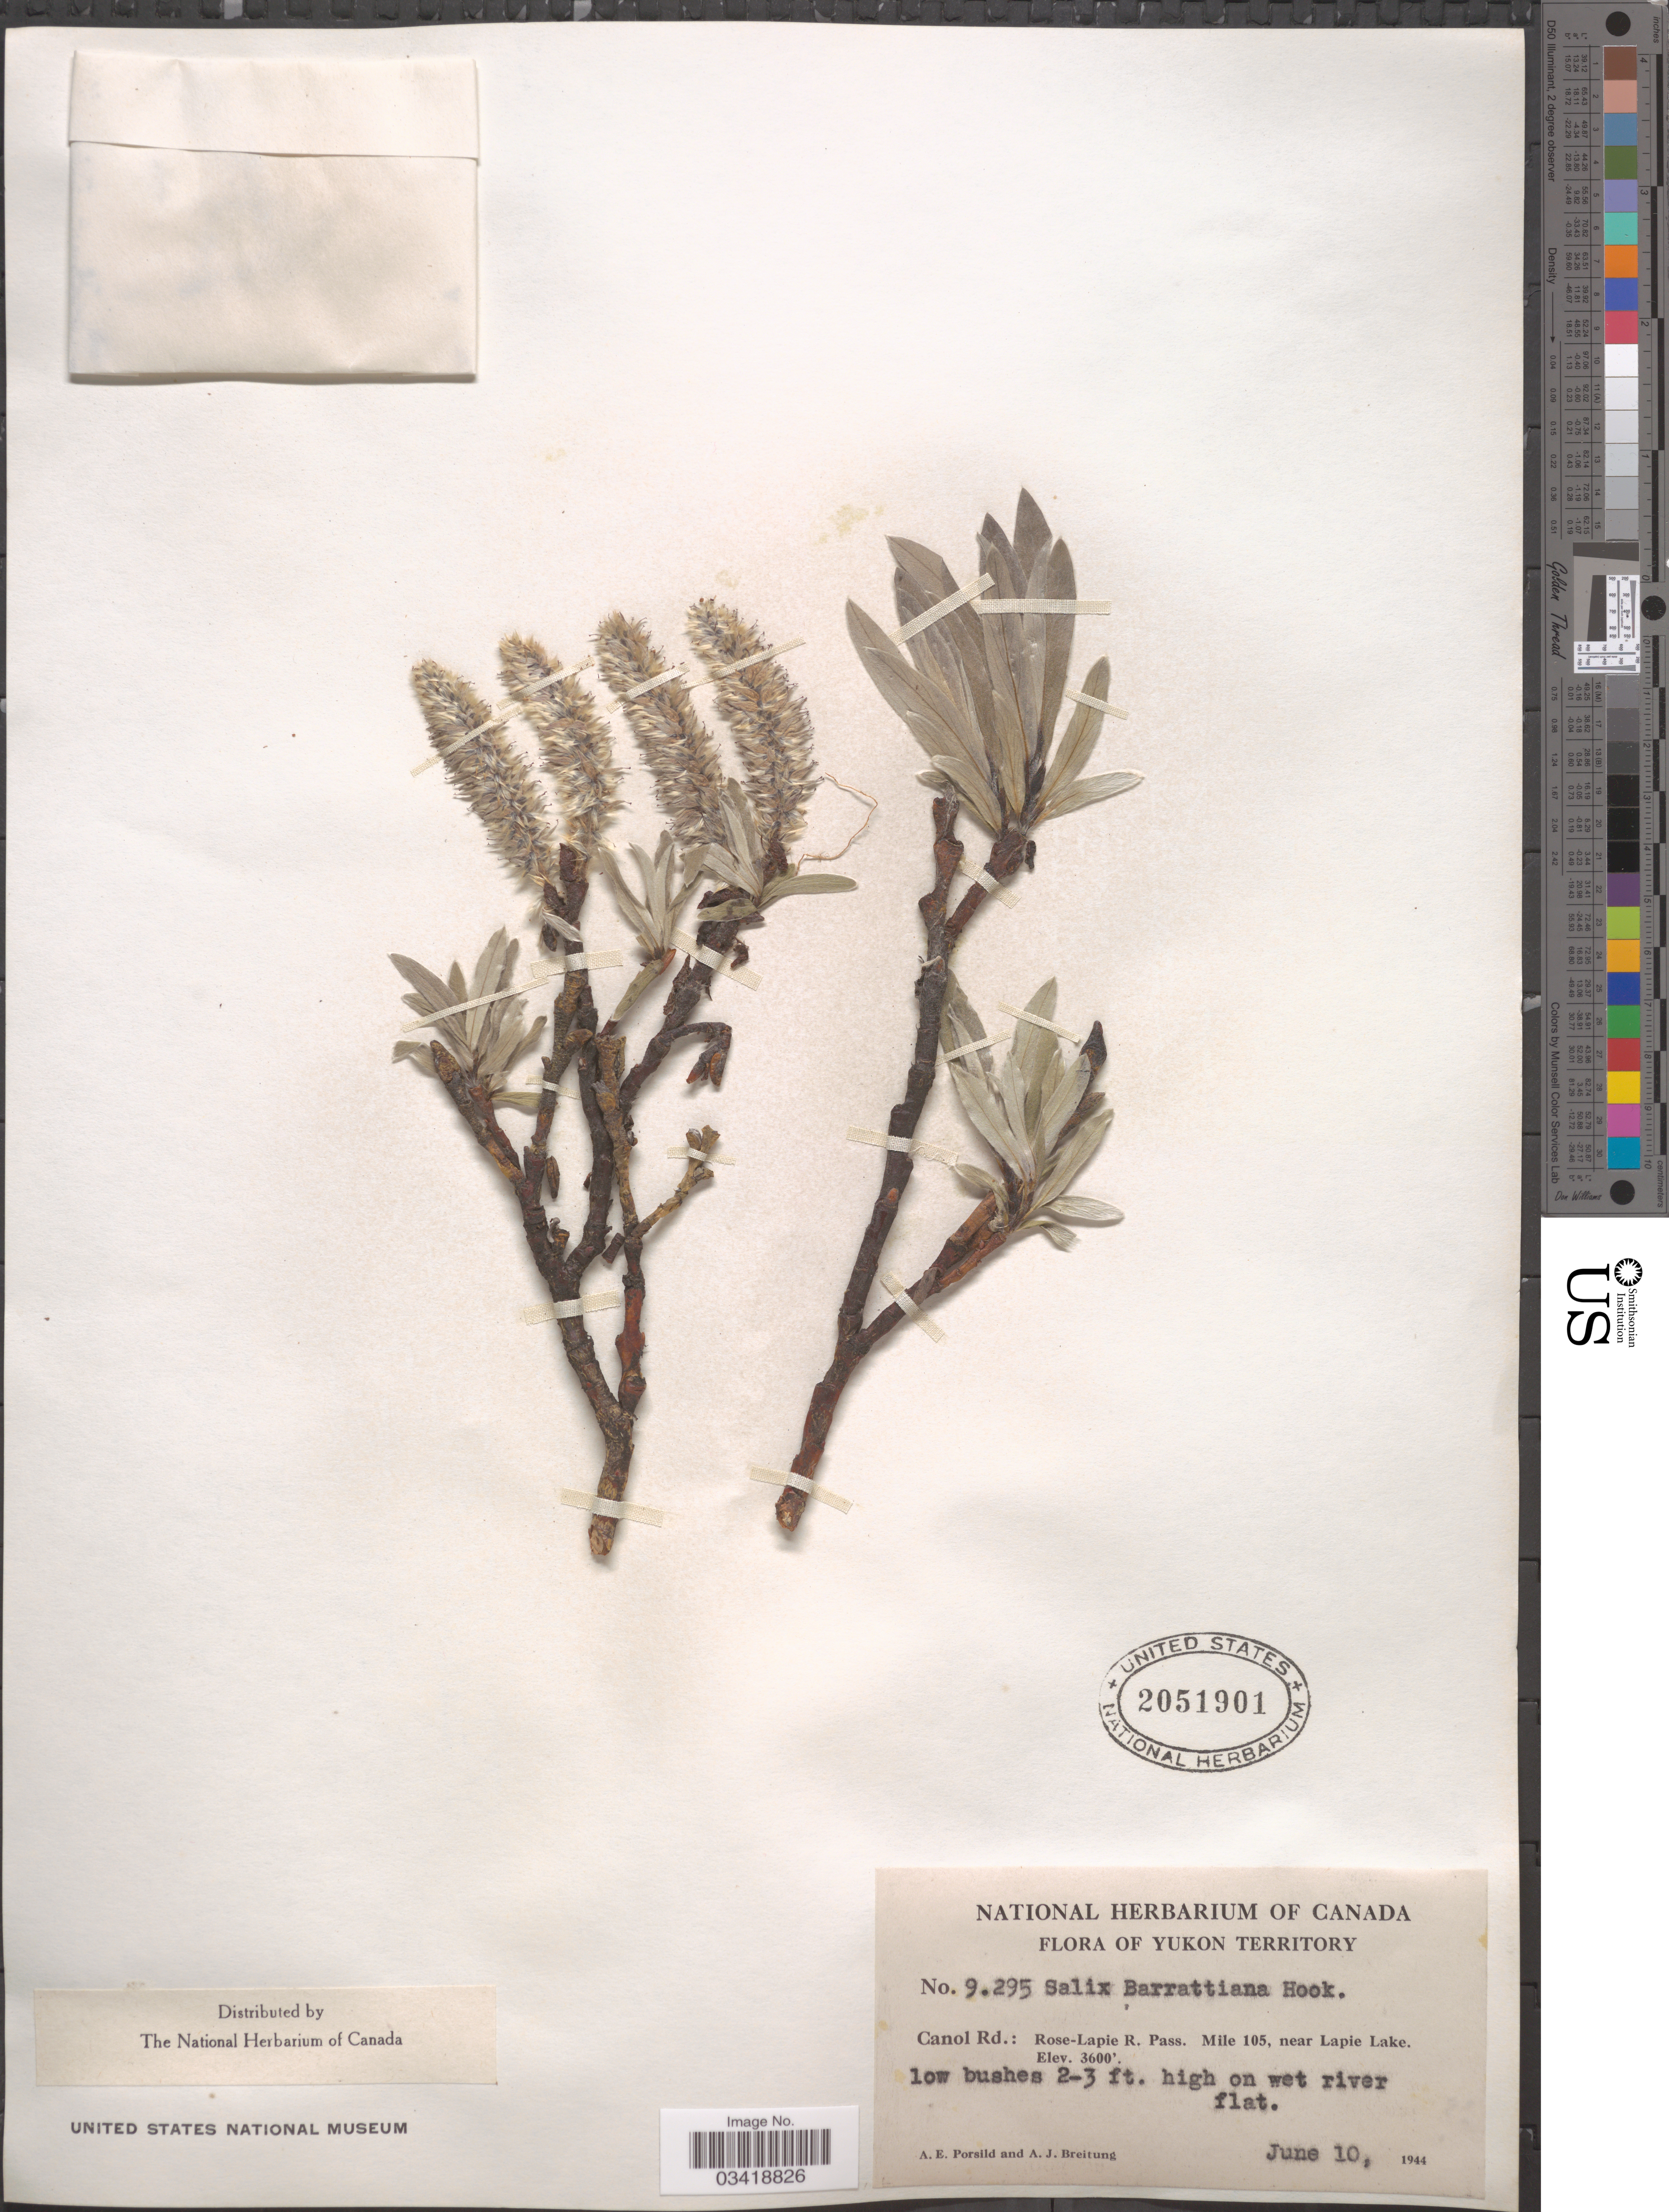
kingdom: Plantae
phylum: Tracheophyta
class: Magnoliopsida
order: Malpighiales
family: Salicaceae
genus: Salix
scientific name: Salix barrattiana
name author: Hook.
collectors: A. E. Porsild & A. Breitung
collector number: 9295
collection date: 1944-06-10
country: Canada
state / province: Yukon Territory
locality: Canol Rd.: Rose-Lapie R. Pass. Mile 105, near Lapie Lake.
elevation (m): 1097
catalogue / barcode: US 2051901